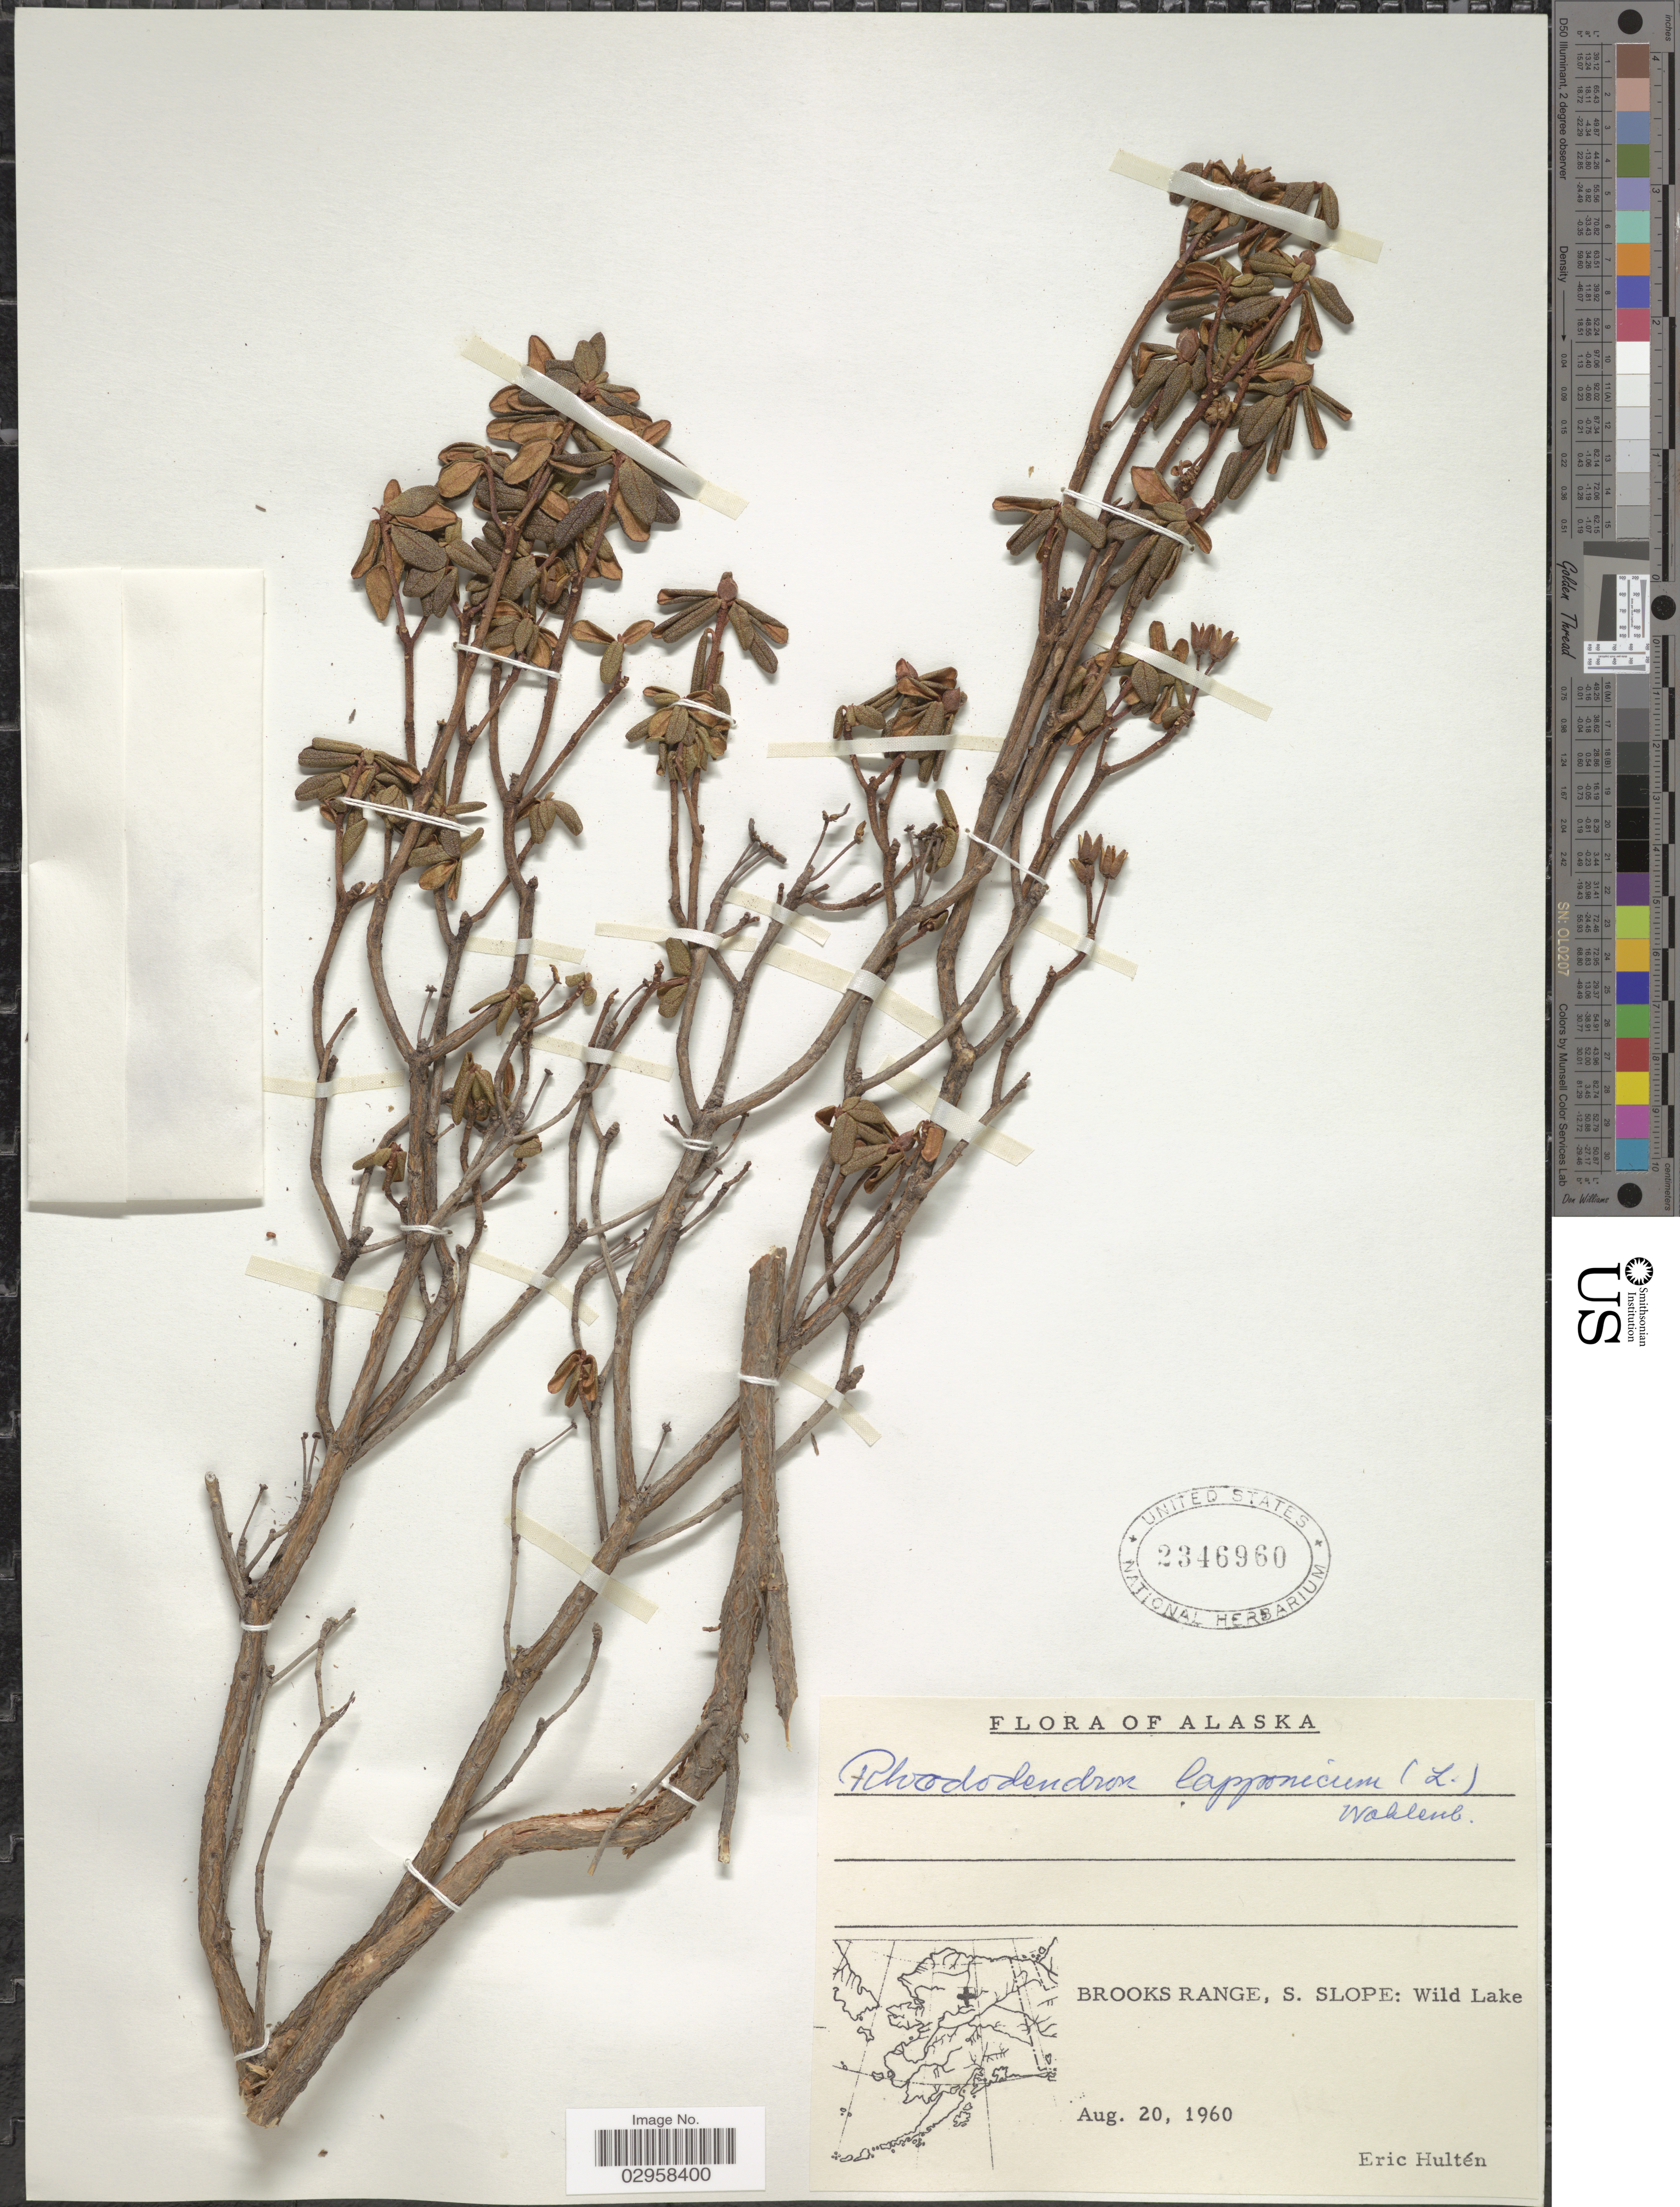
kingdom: Plantae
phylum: Tracheophyta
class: Magnoliopsida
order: Ericales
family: Ericaceae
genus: Rhododendron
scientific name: Rhododendron lapponicum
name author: (L.) Wahlenb.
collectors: E. G. Hultén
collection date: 1960-08-20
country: United States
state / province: Alaska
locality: Brooks Range, S. Slope: Wild Lake.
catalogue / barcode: US 2346960